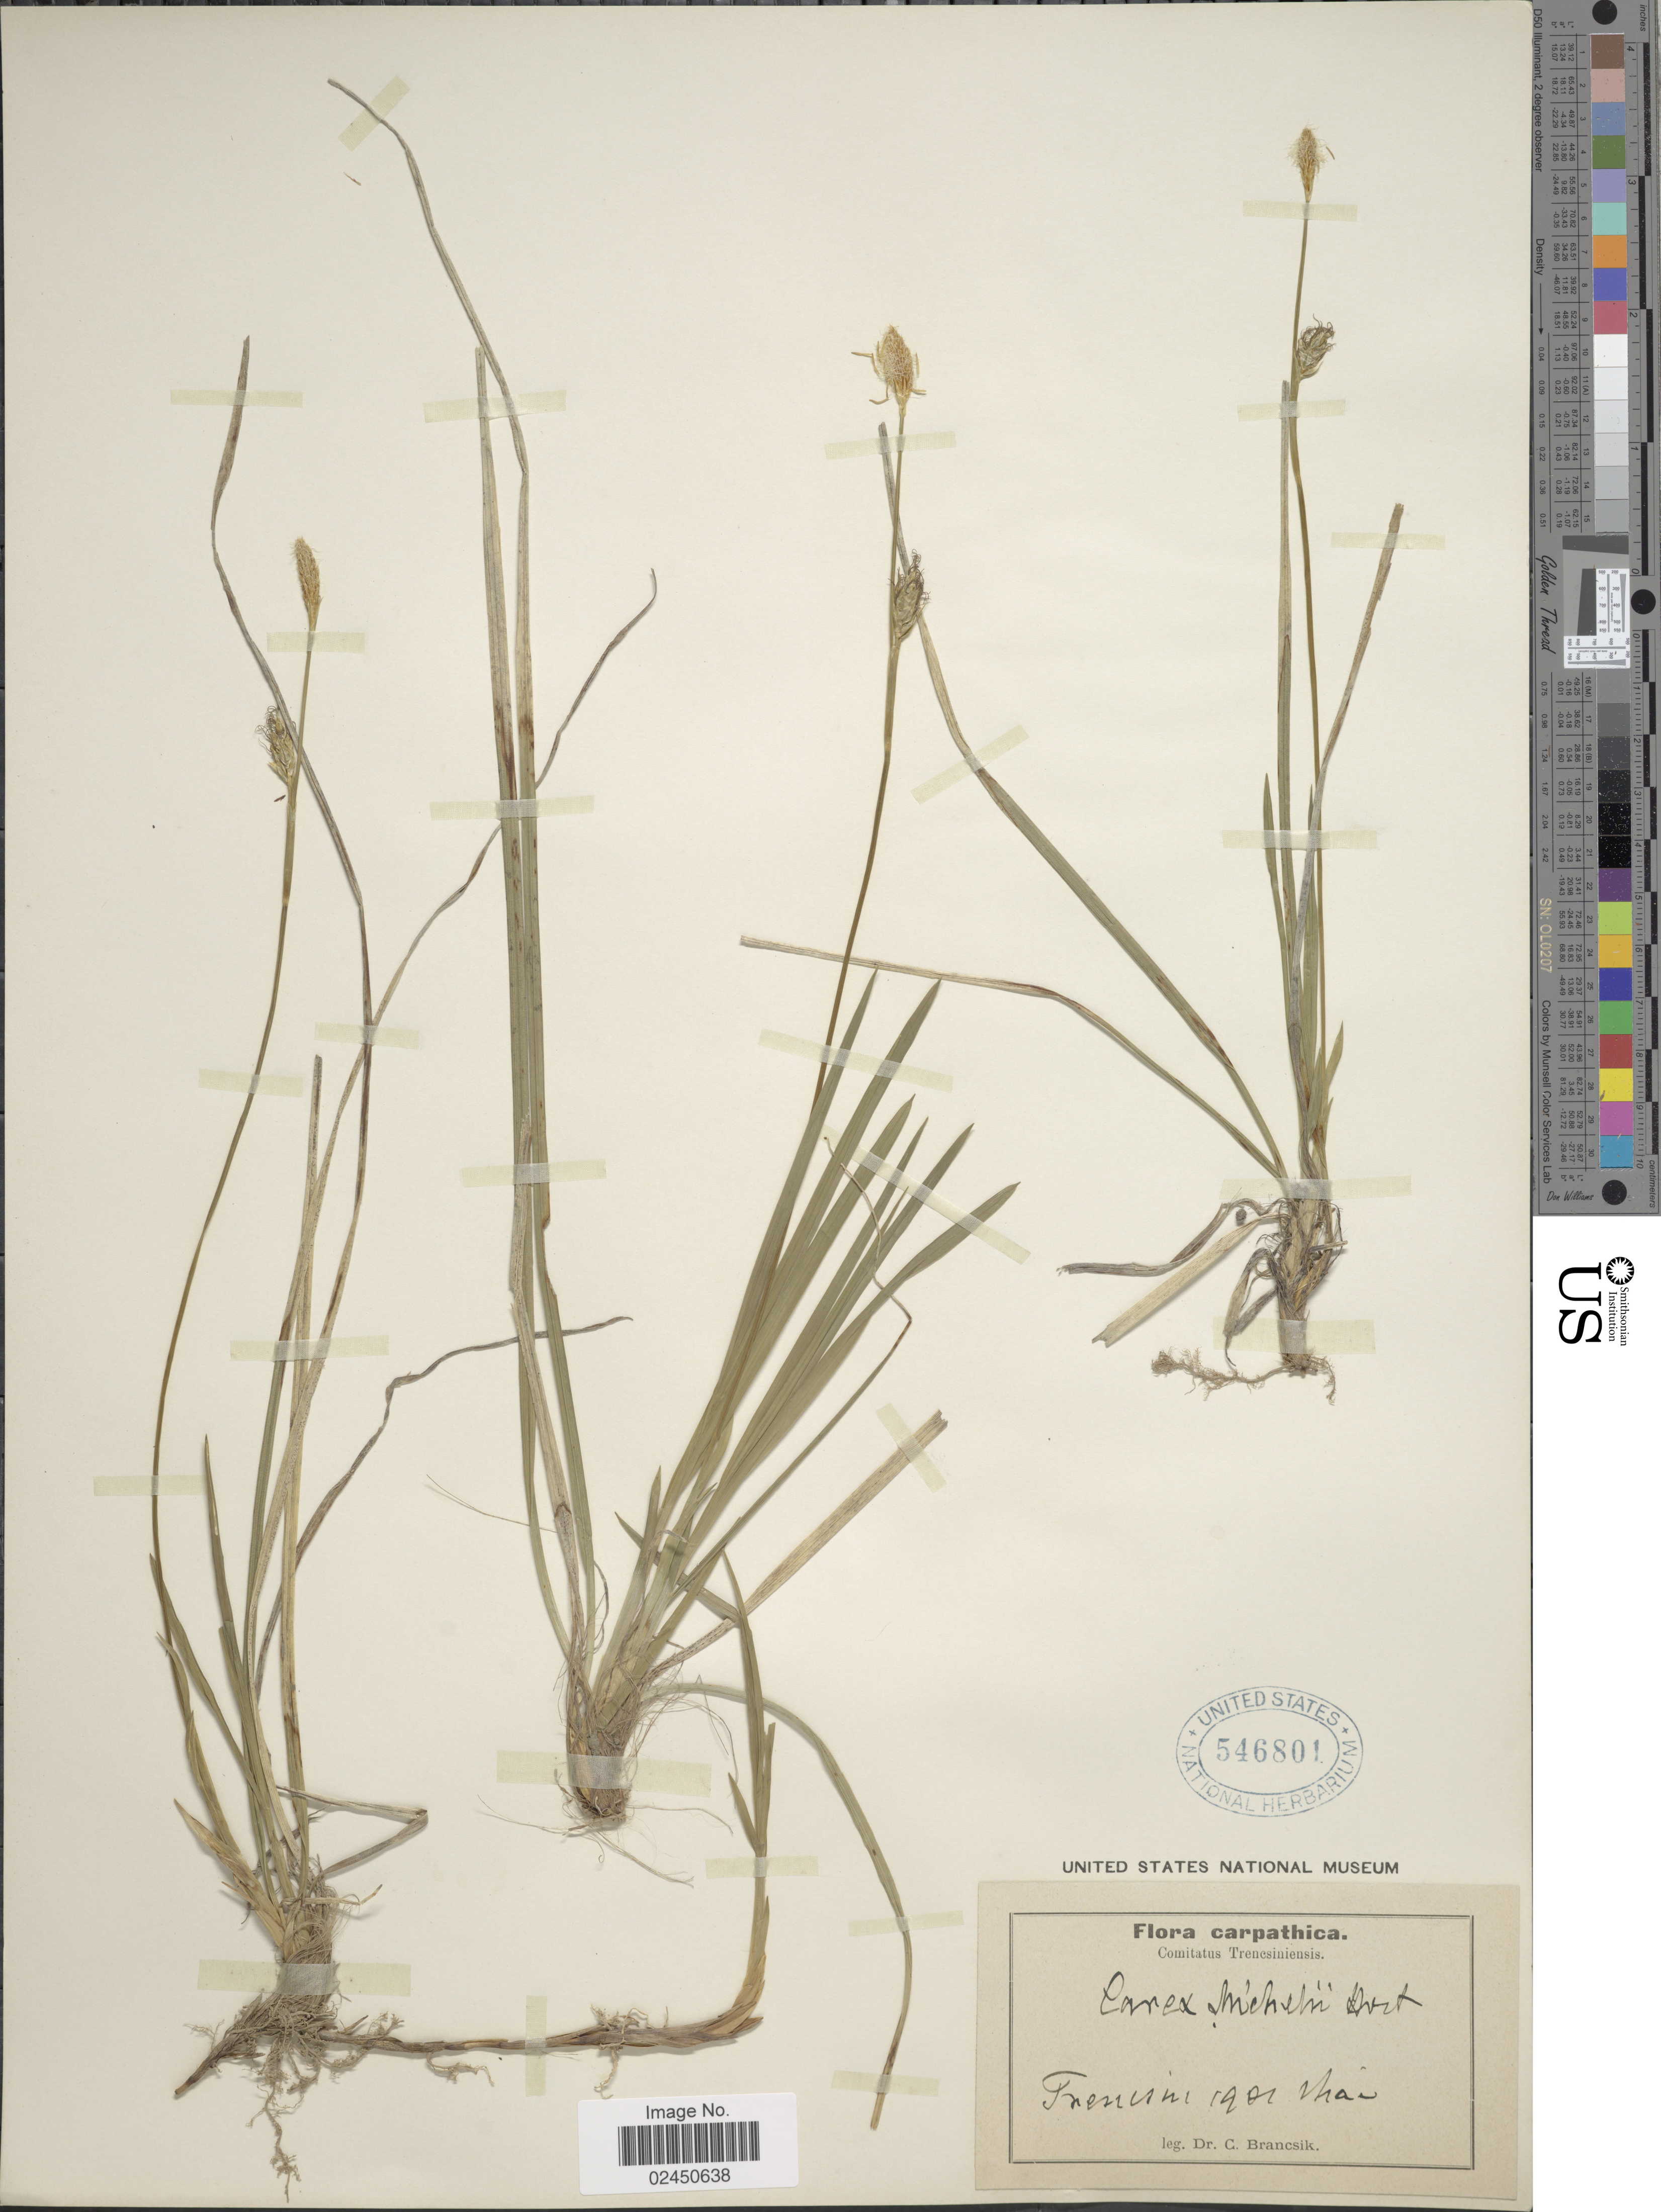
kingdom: Plantae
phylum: Tracheophyta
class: Liliopsida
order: Poales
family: Cyperaceae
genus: Carex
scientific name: Carex michelii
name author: Host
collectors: C. Brancsik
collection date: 1901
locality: Carpathica. Frenesni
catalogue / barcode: US 546801